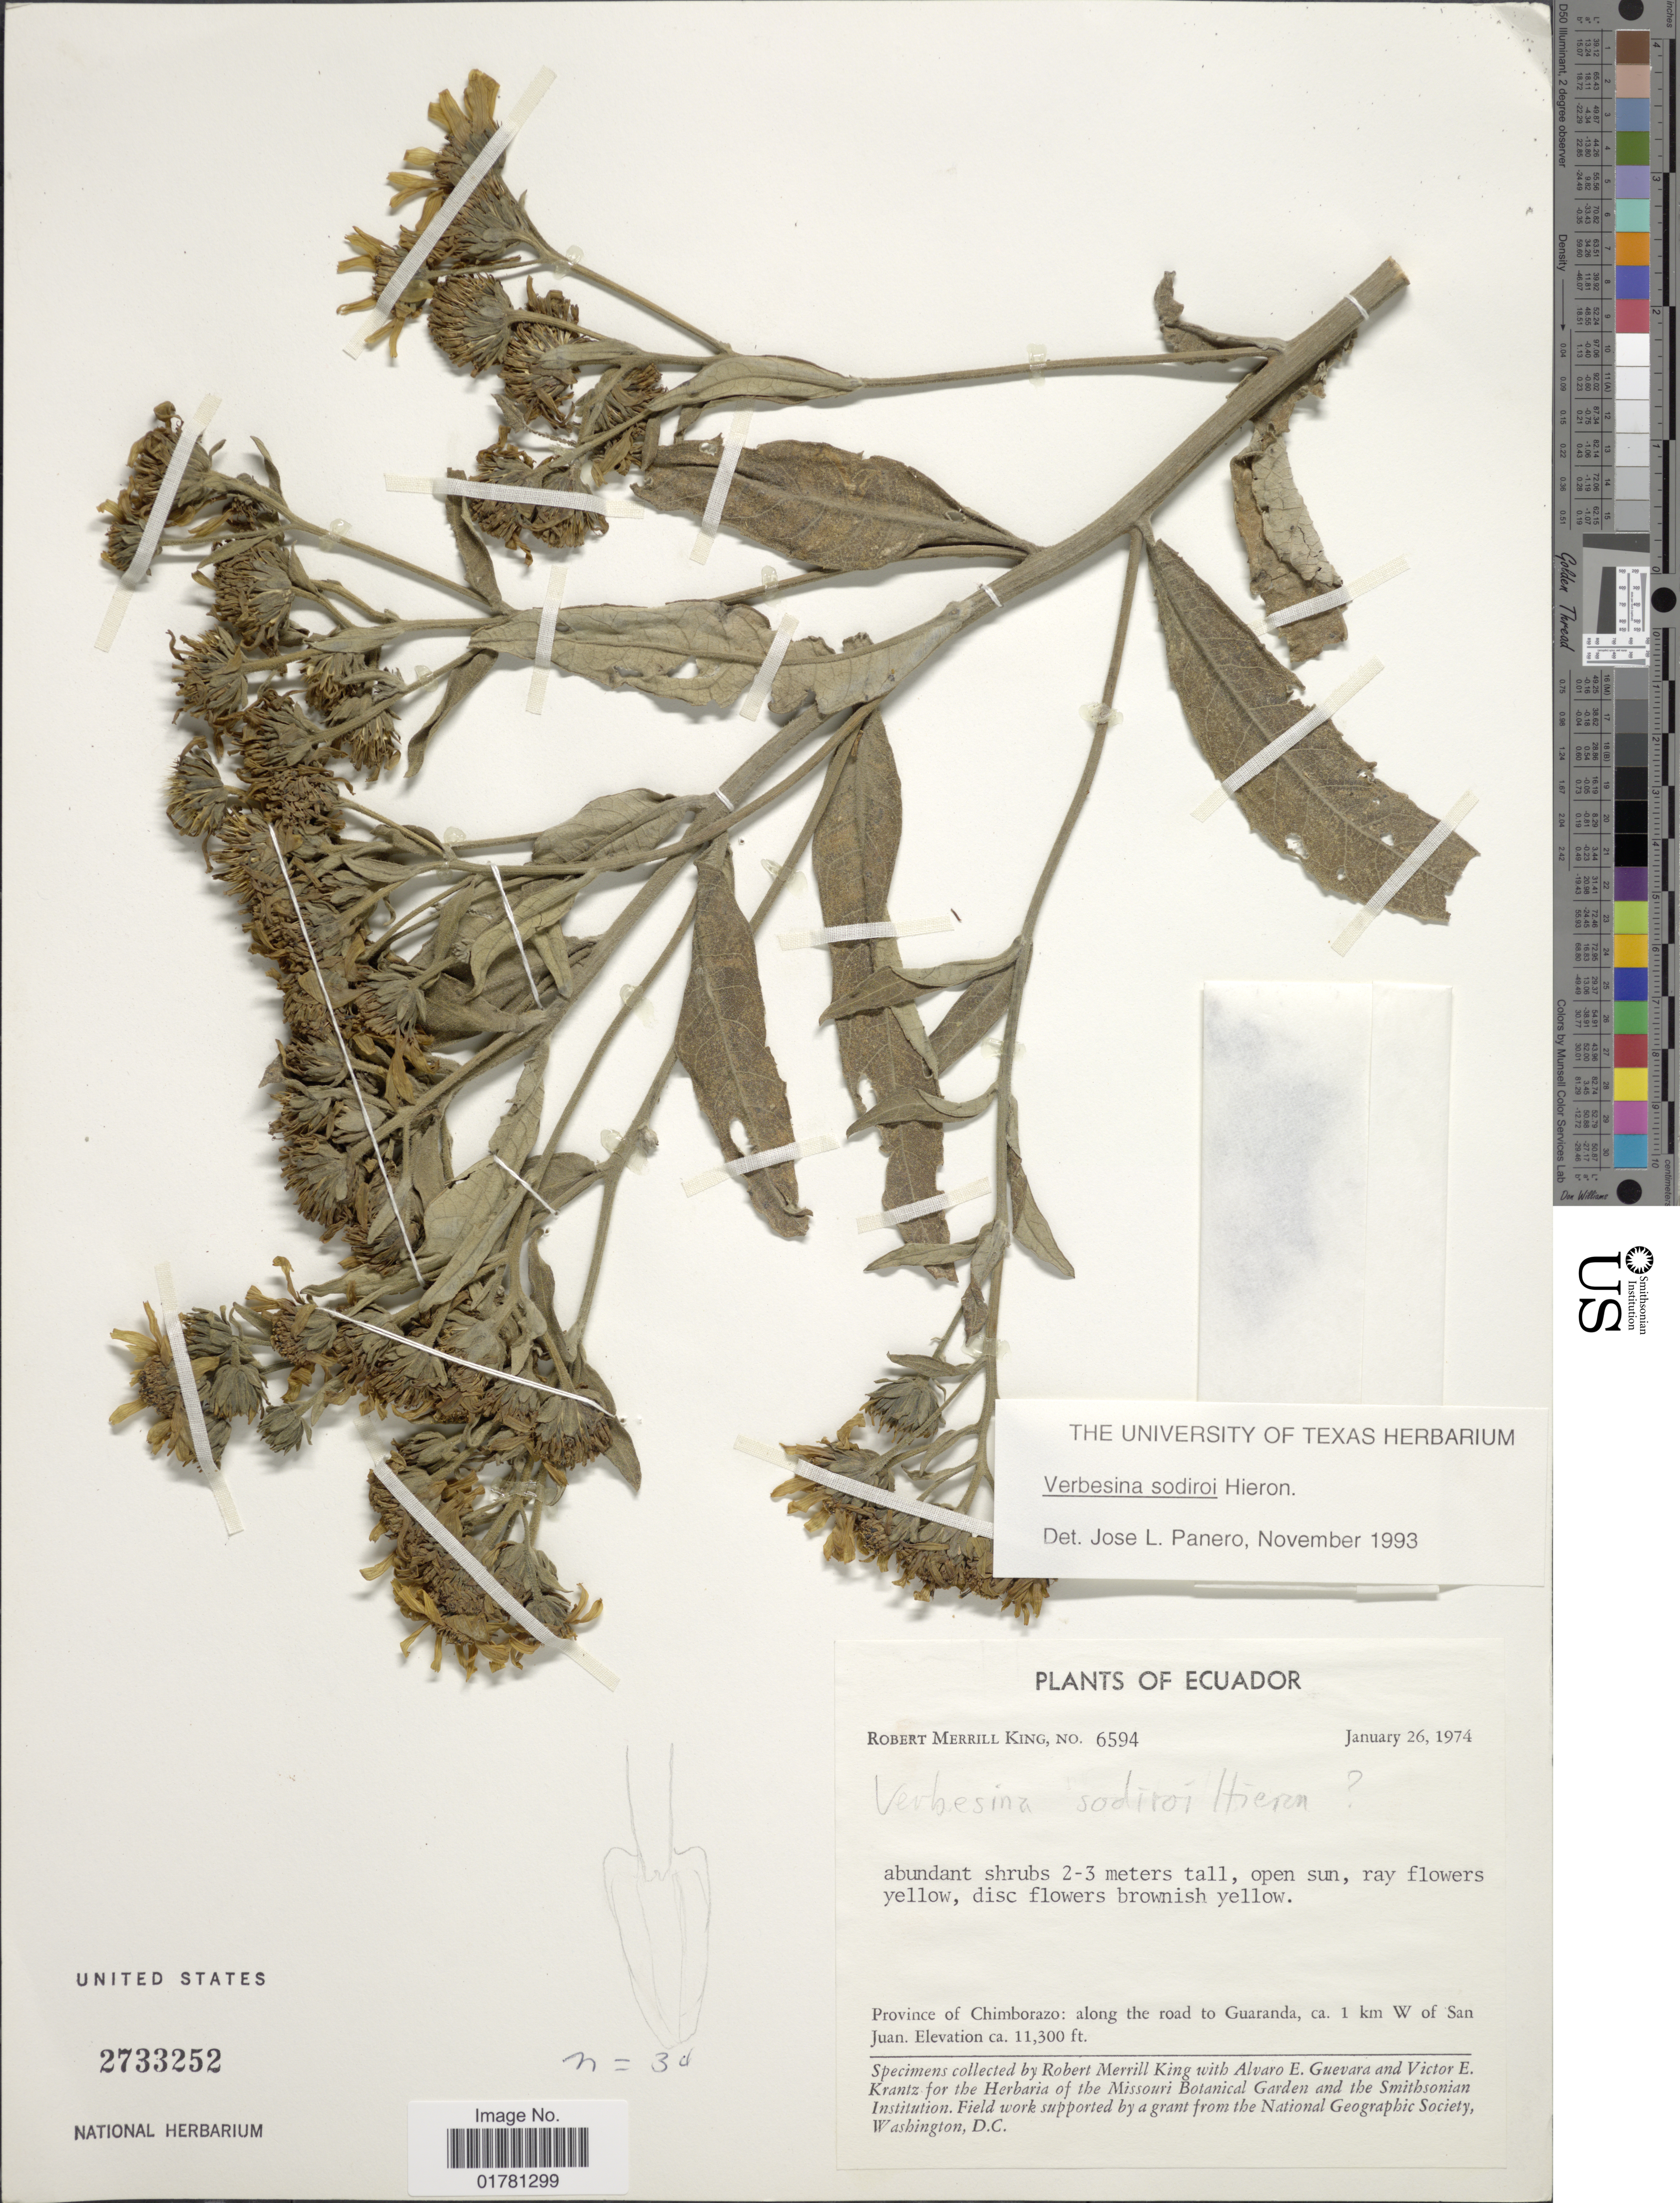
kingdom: Plantae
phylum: Tracheophyta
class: Magnoliopsida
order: Asterales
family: Asteraceae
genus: Verbesina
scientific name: Verbesina sodiroi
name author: Hieron.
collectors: R. M. King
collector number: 6594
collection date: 1974-01-26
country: Ecuador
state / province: Chimborazo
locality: Along the road to Guaranda, ca 1 km W of San Juan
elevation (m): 3444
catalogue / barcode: US 2733252